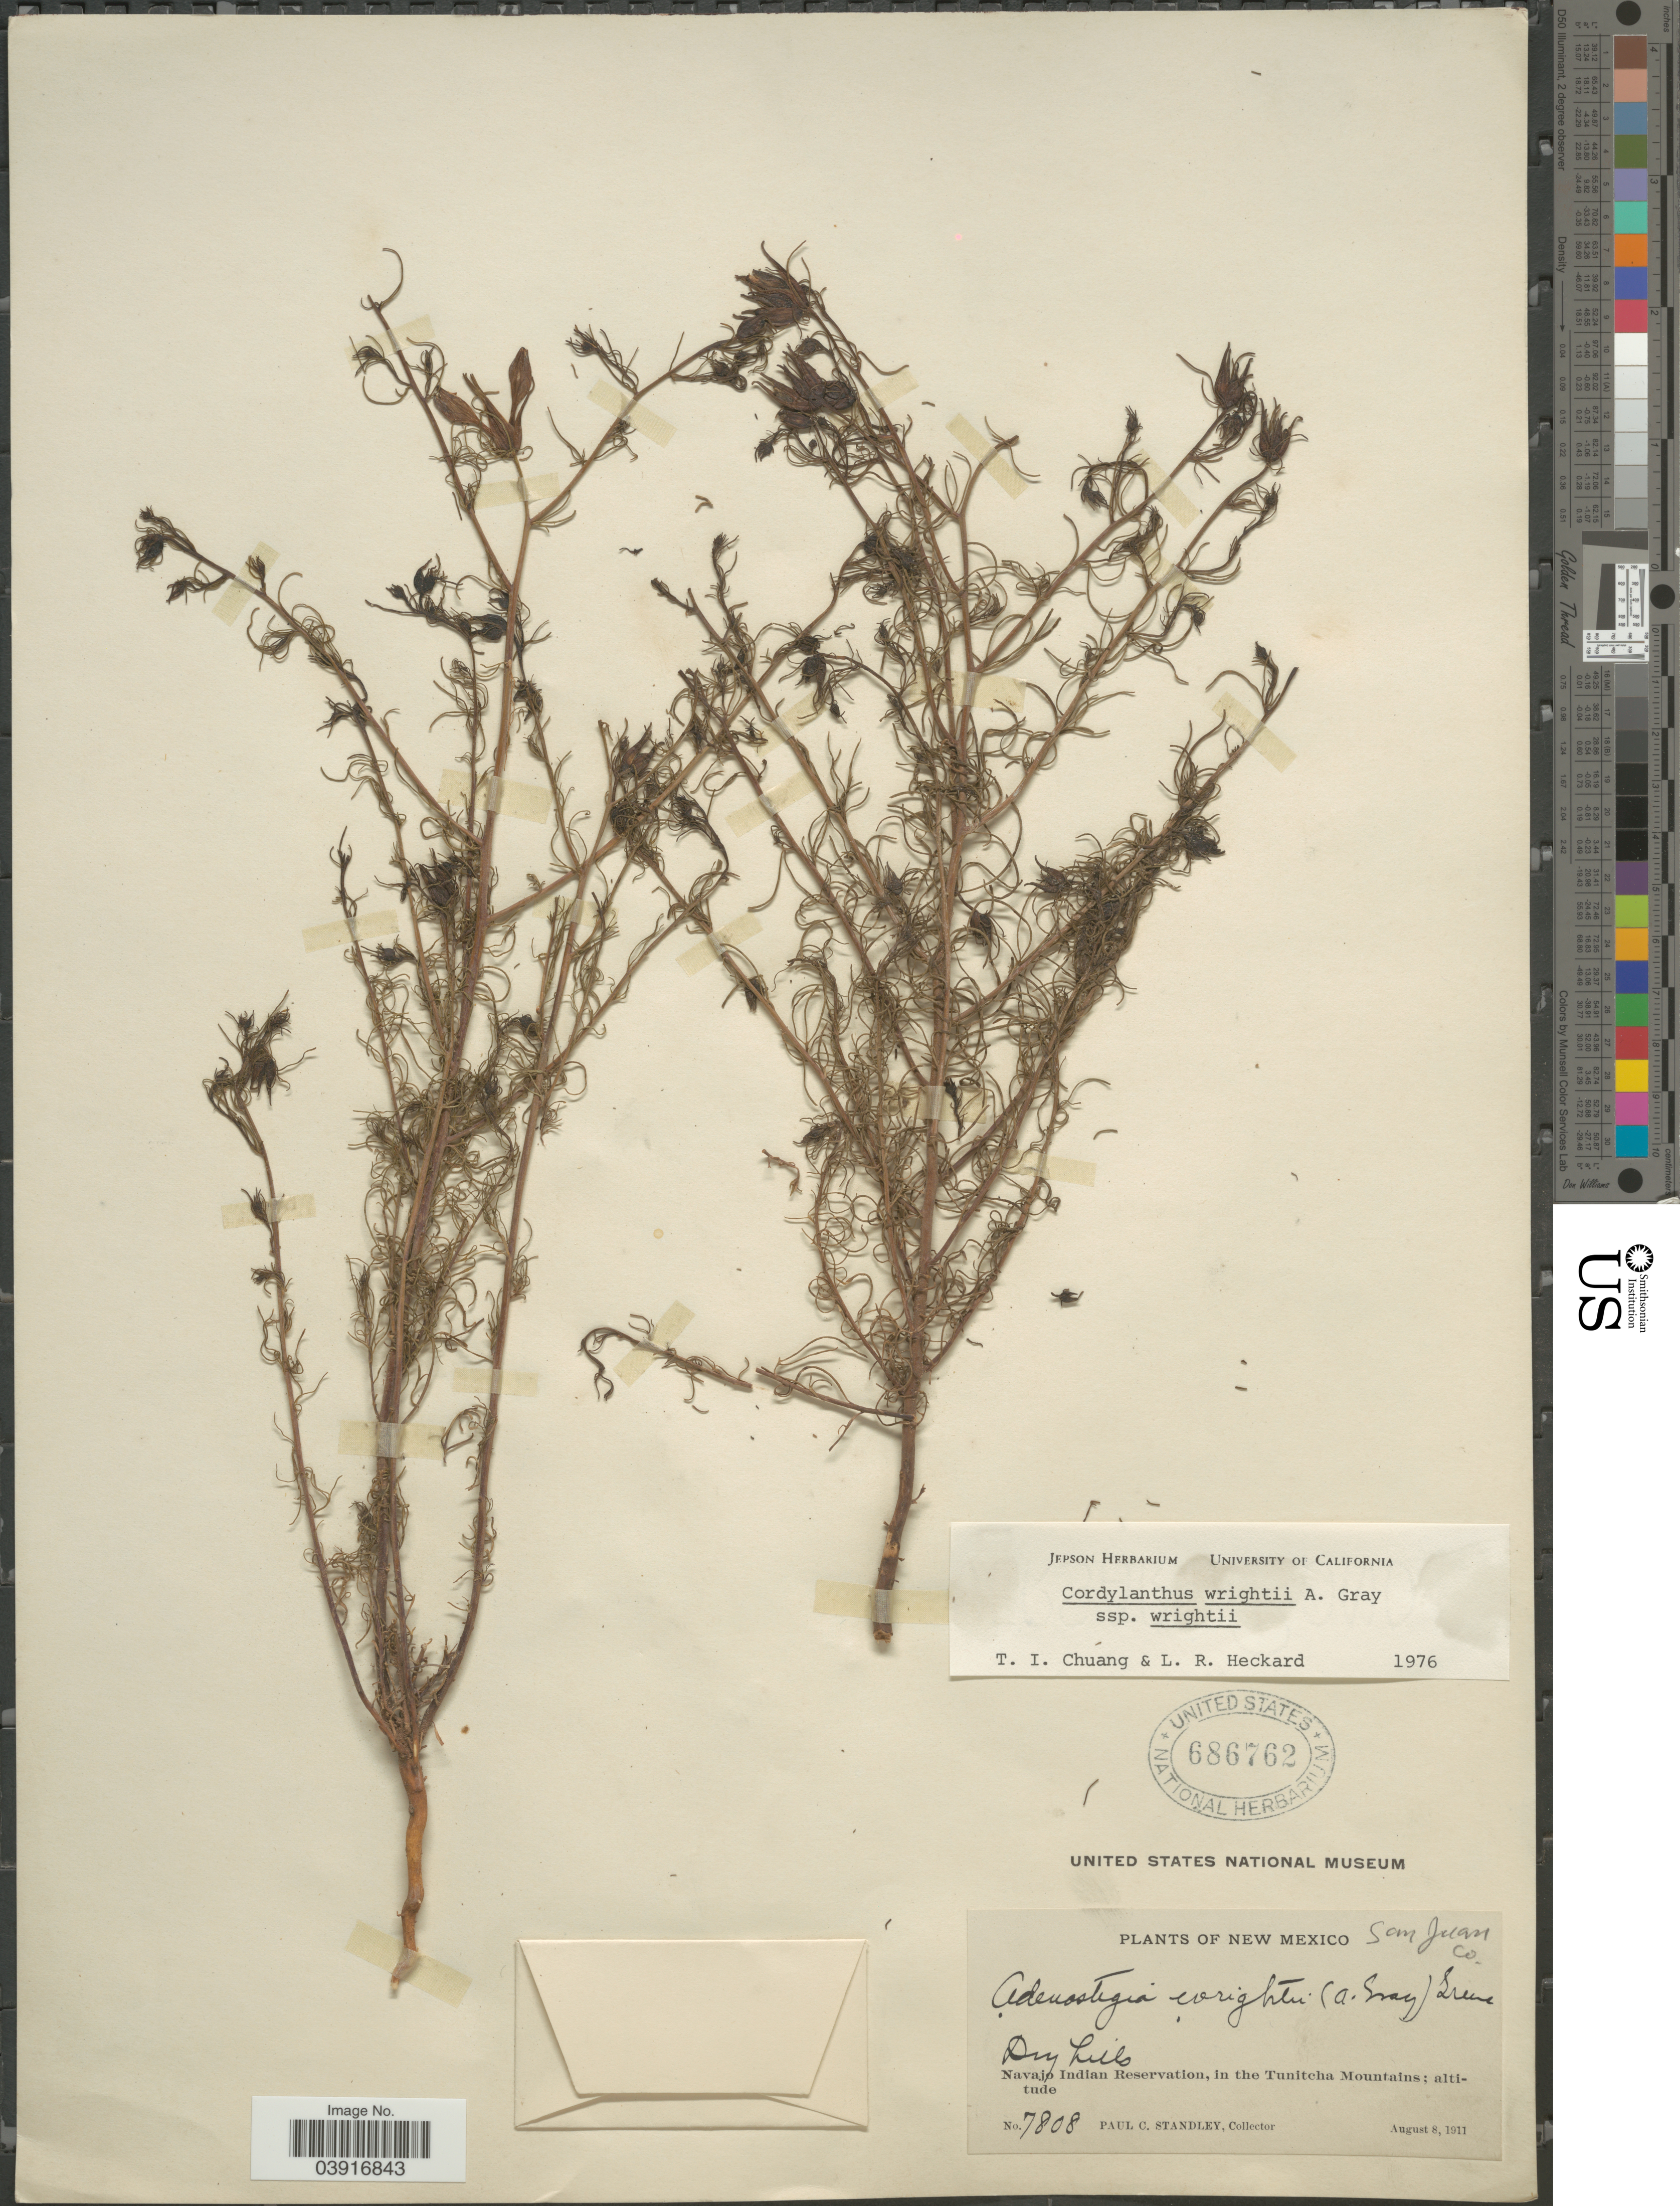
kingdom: Plantae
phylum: Tracheophyta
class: Magnoliopsida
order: Lamiales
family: Orobanchaceae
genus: Cordylanthus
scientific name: Cordylanthus wrightii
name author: A. Gray in Emory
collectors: P. C. Standley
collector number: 7808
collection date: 1911-08-08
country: United States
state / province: New Mexico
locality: Navajo Indian Reservation, in the Tunitcha Mountains. San Juan Co.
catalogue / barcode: US 686762